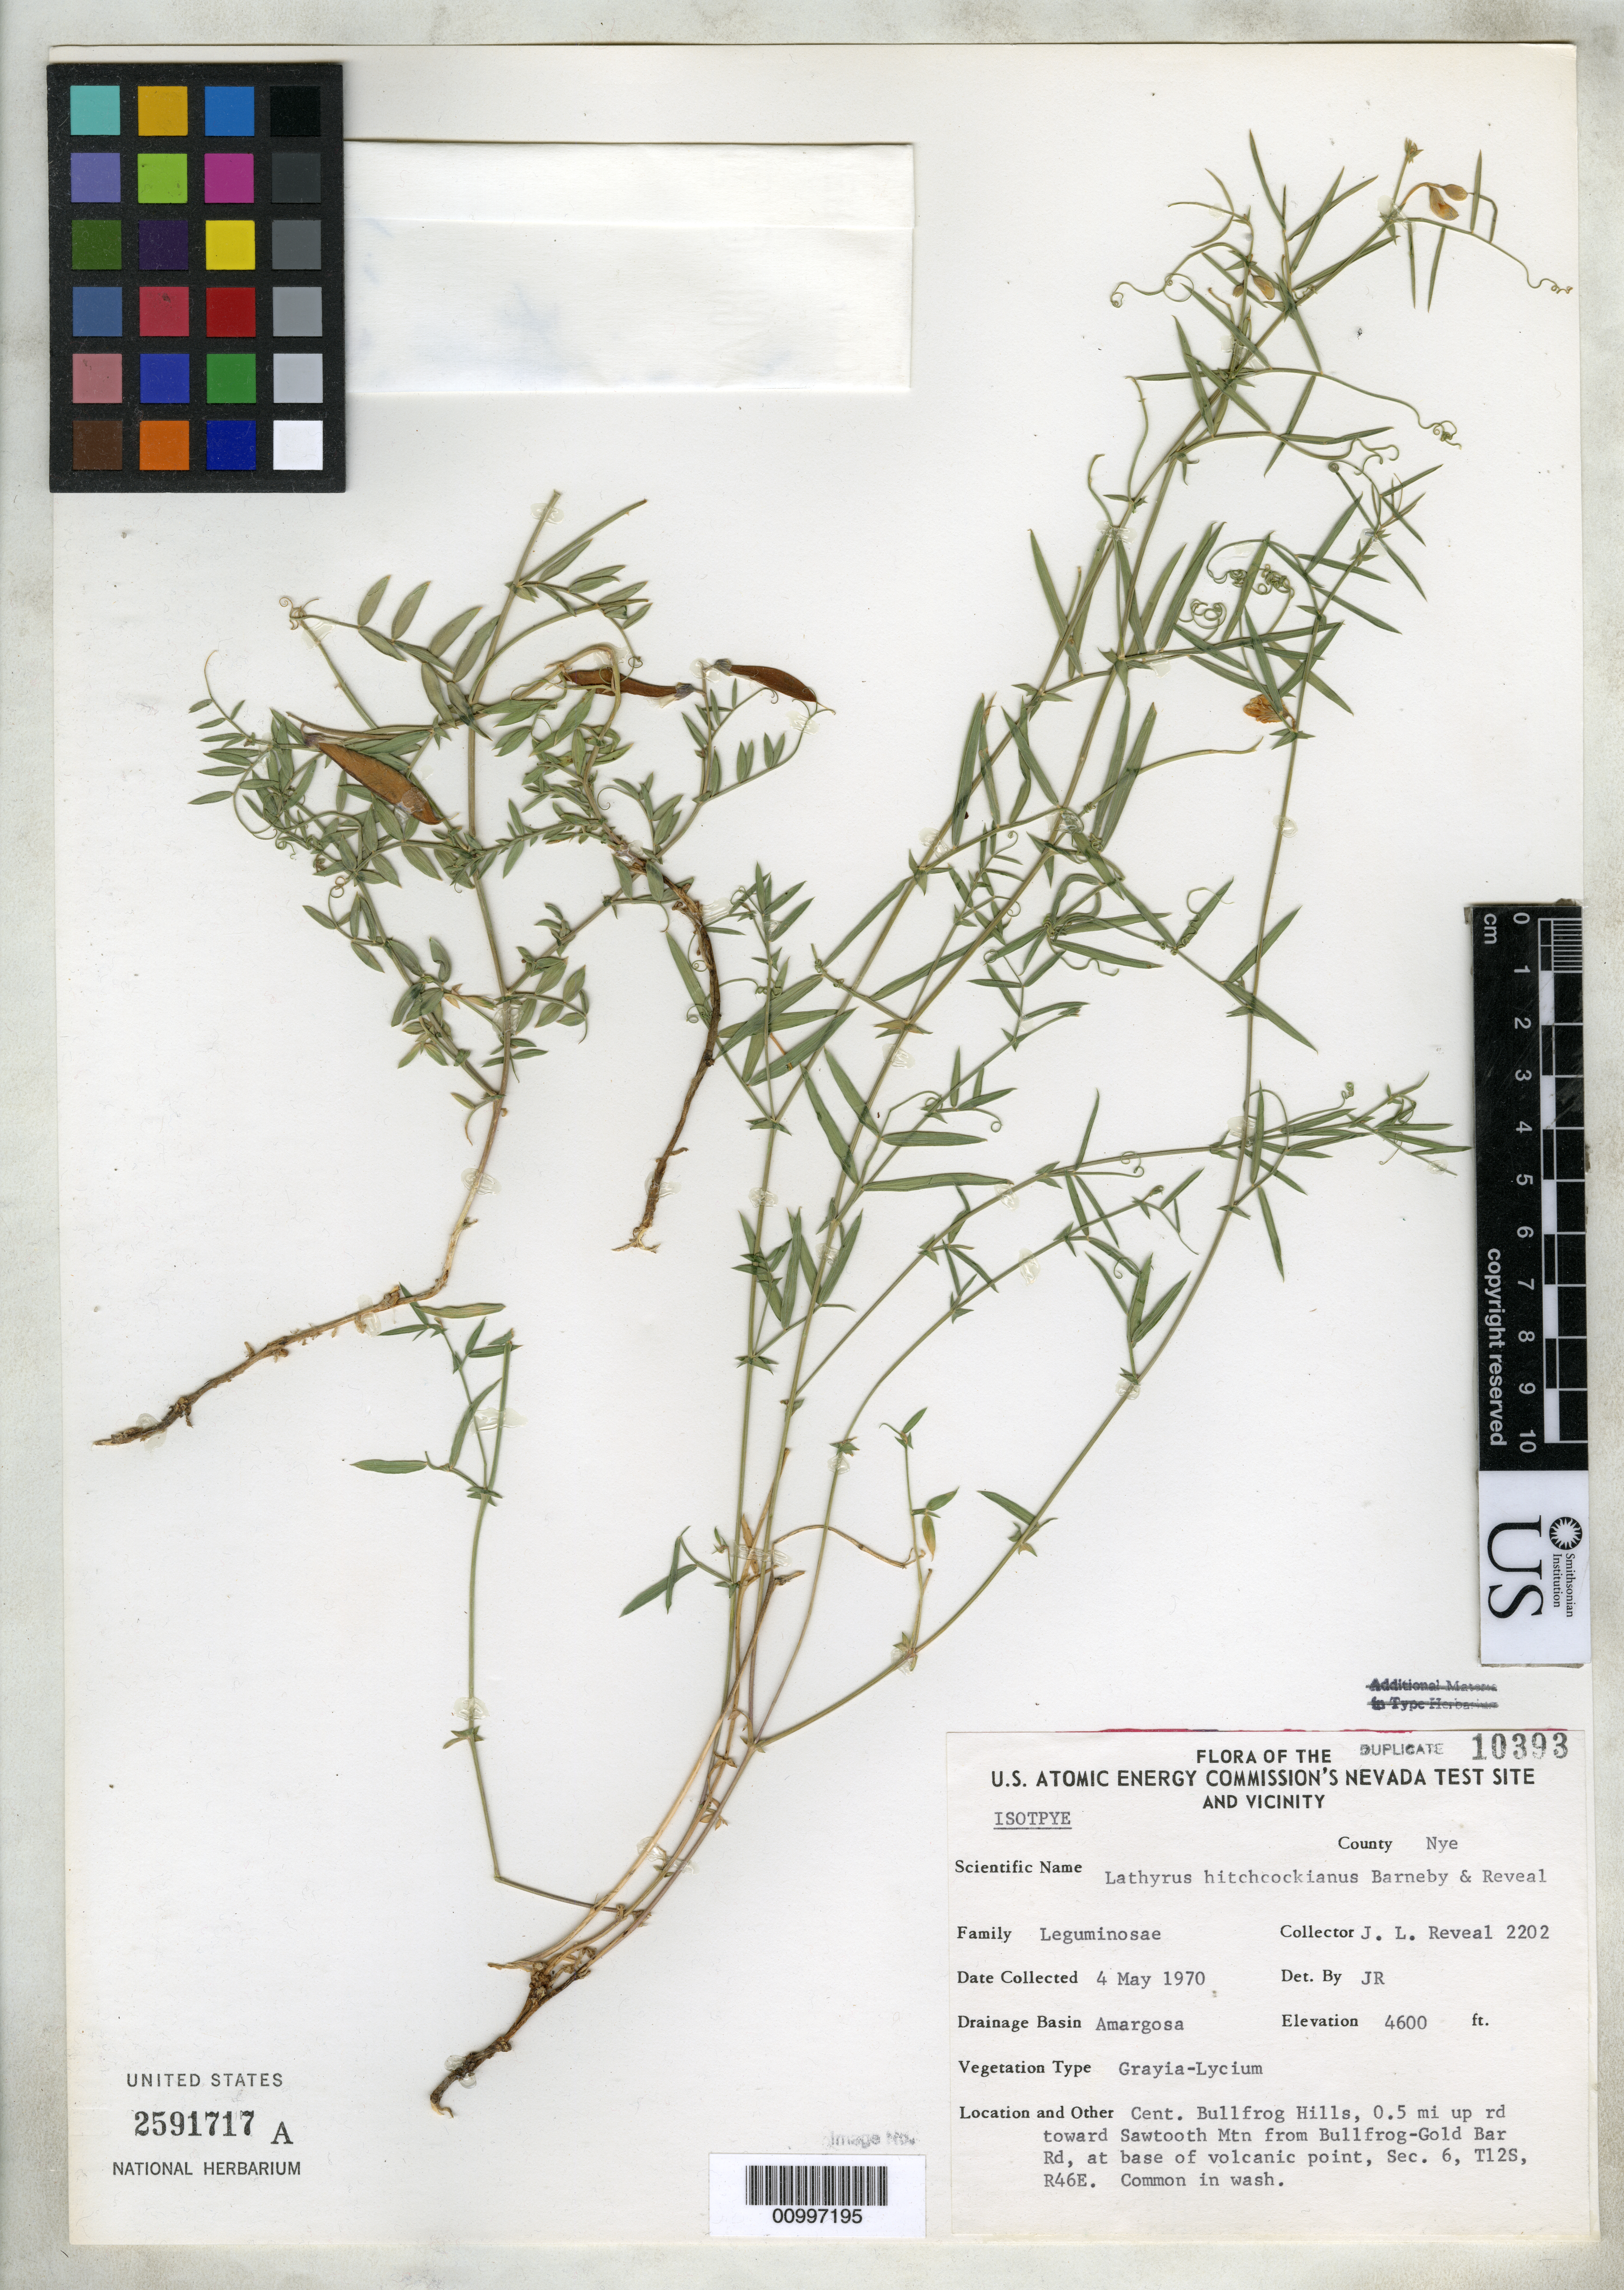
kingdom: Plantae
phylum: Tracheophyta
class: Magnoliopsida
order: Fabales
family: Fabaceae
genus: Lathyrus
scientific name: Lathyrus hitchcockianus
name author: Barneby & Reveal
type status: Isotype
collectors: J. L. Reveal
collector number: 2202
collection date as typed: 04 May 1970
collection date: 1970-05-04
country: United States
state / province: Nevada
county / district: Nye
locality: Cent. Bullfrog Hills, 0.5 mi up rd toward Sawtooth Mtn from Bullfrog-Gold Bar Rd. at base of volcanic point, Sec. 6, T12S, R64E.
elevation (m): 1402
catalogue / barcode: US 2591717A